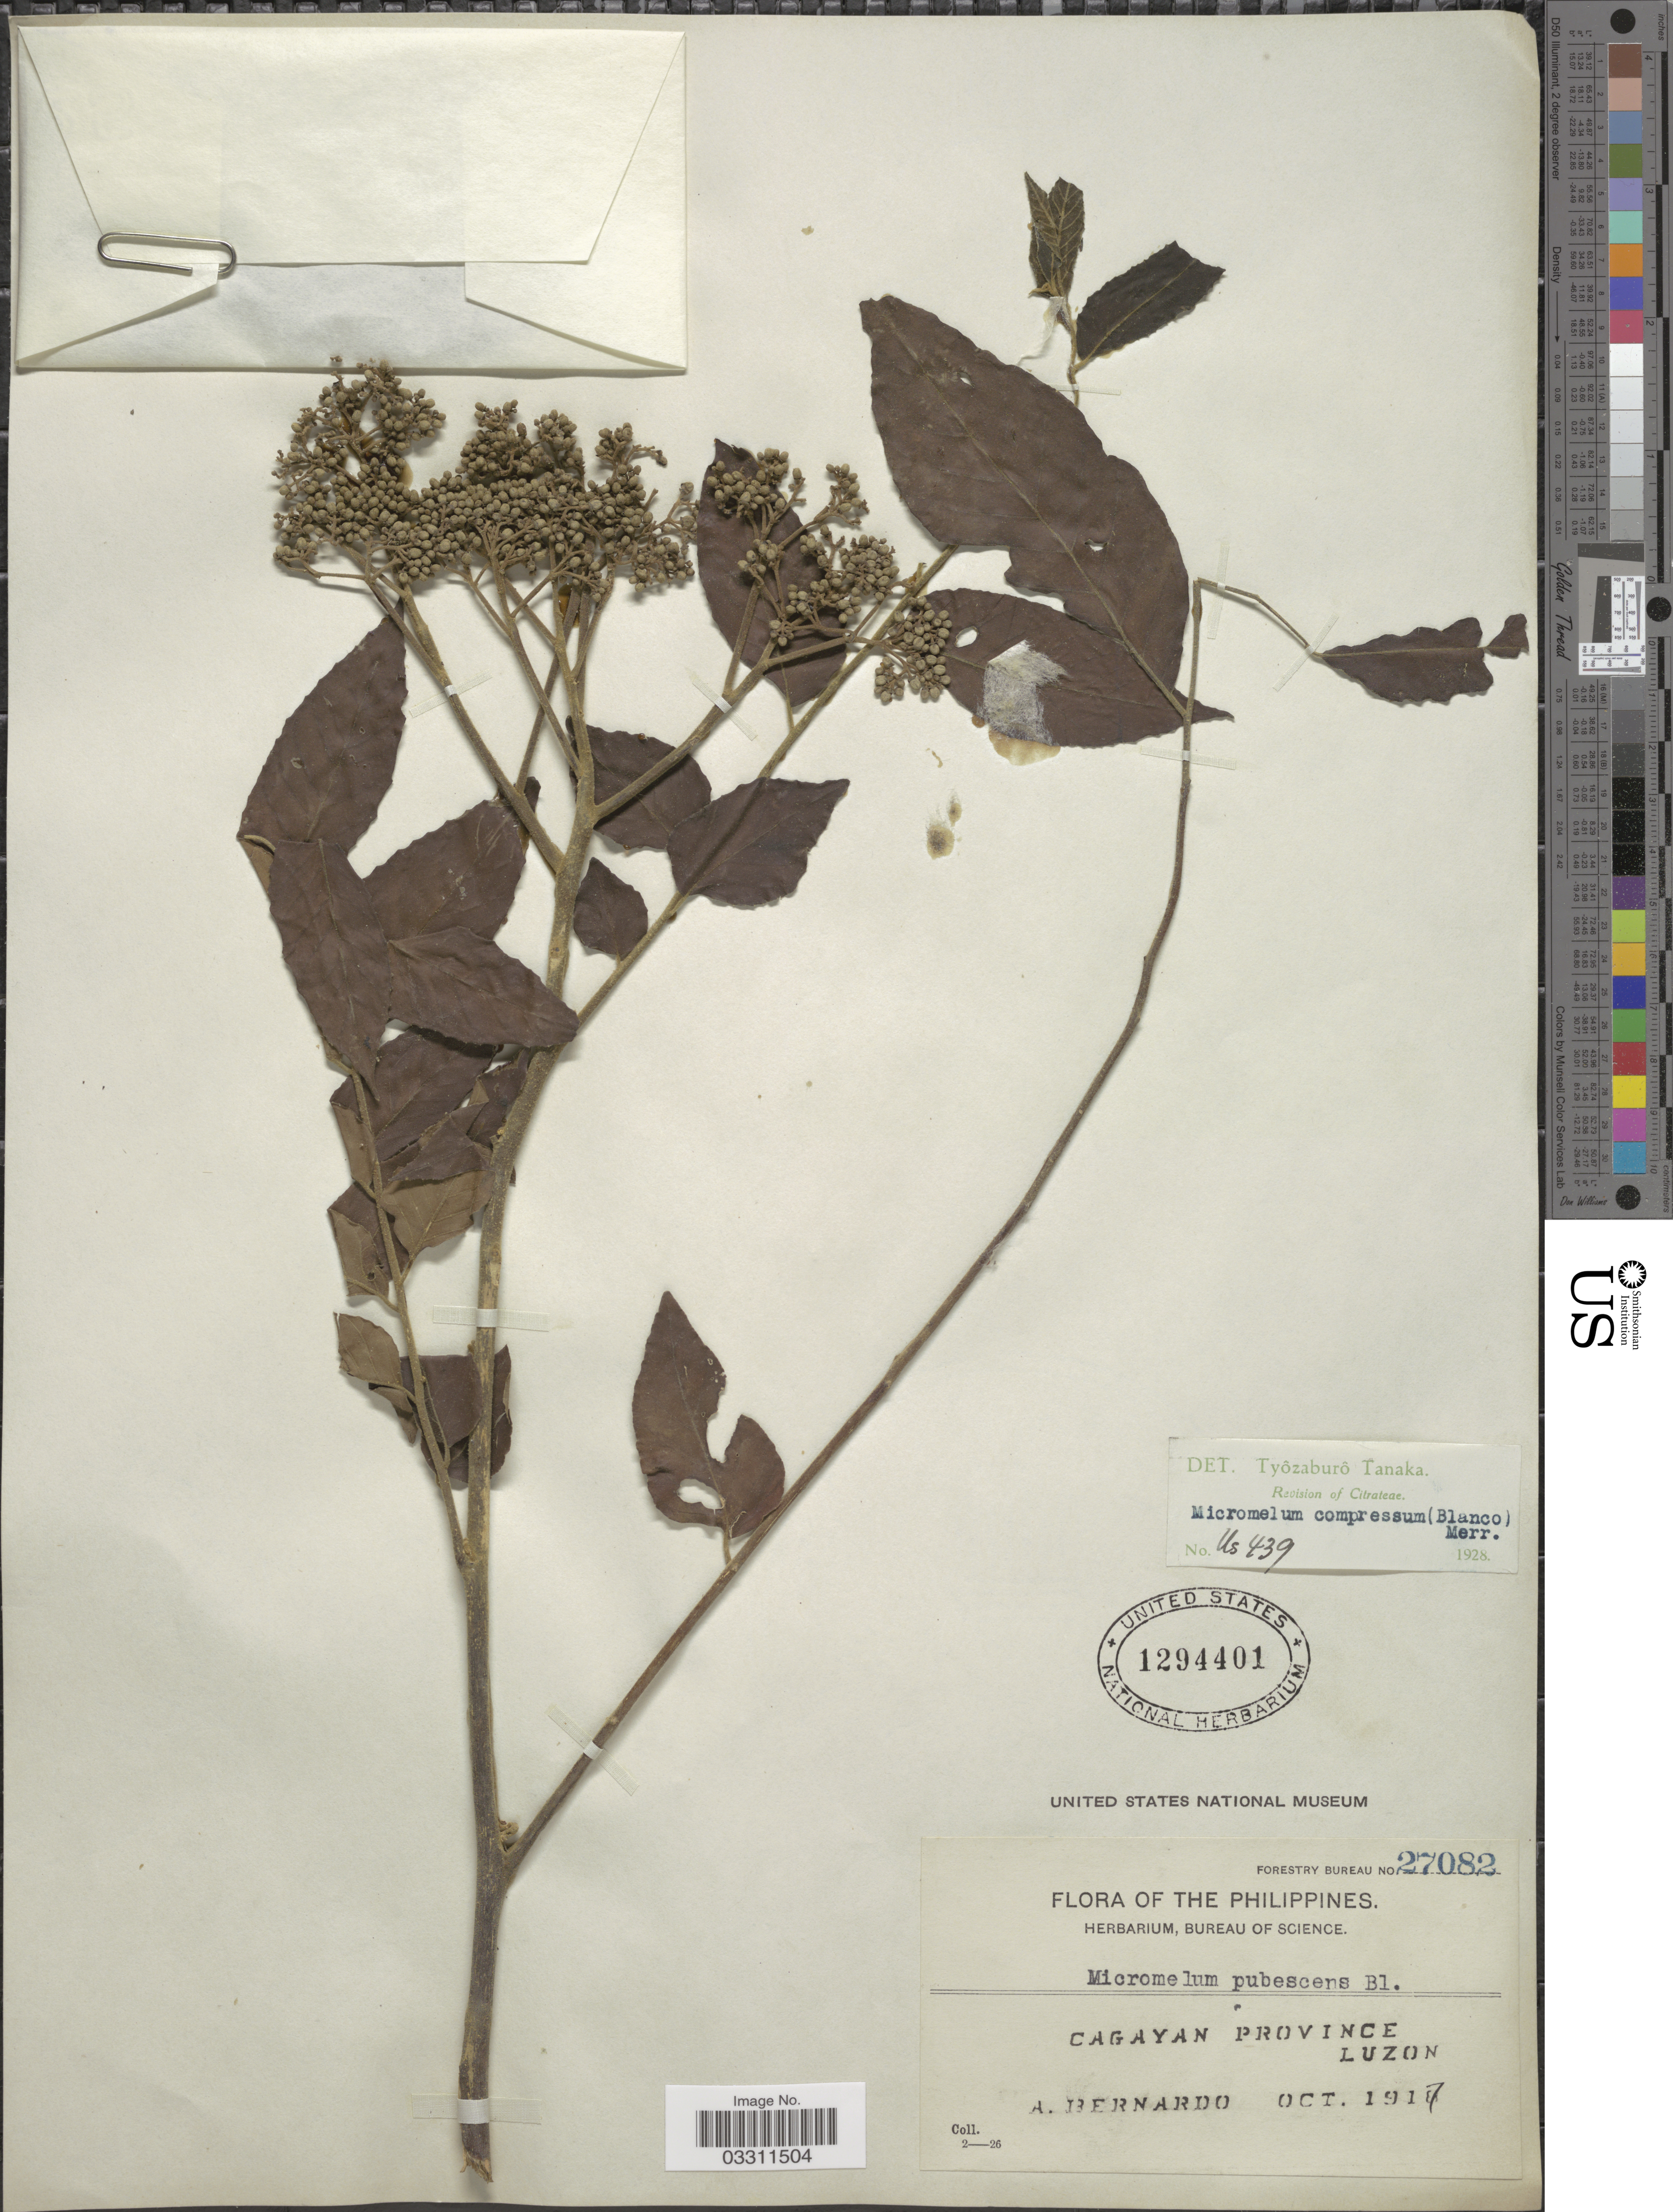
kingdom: Plantae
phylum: Tracheophyta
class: Magnoliopsida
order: Sapindales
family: Rutaceae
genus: Micromelum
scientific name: Micromelum compressum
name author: (Blanco) Merr.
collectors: A. Bernardo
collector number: Forestry Bureau 27082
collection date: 1917-10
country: Philippines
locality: Cagayan Province, Luzon.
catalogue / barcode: US 1294401